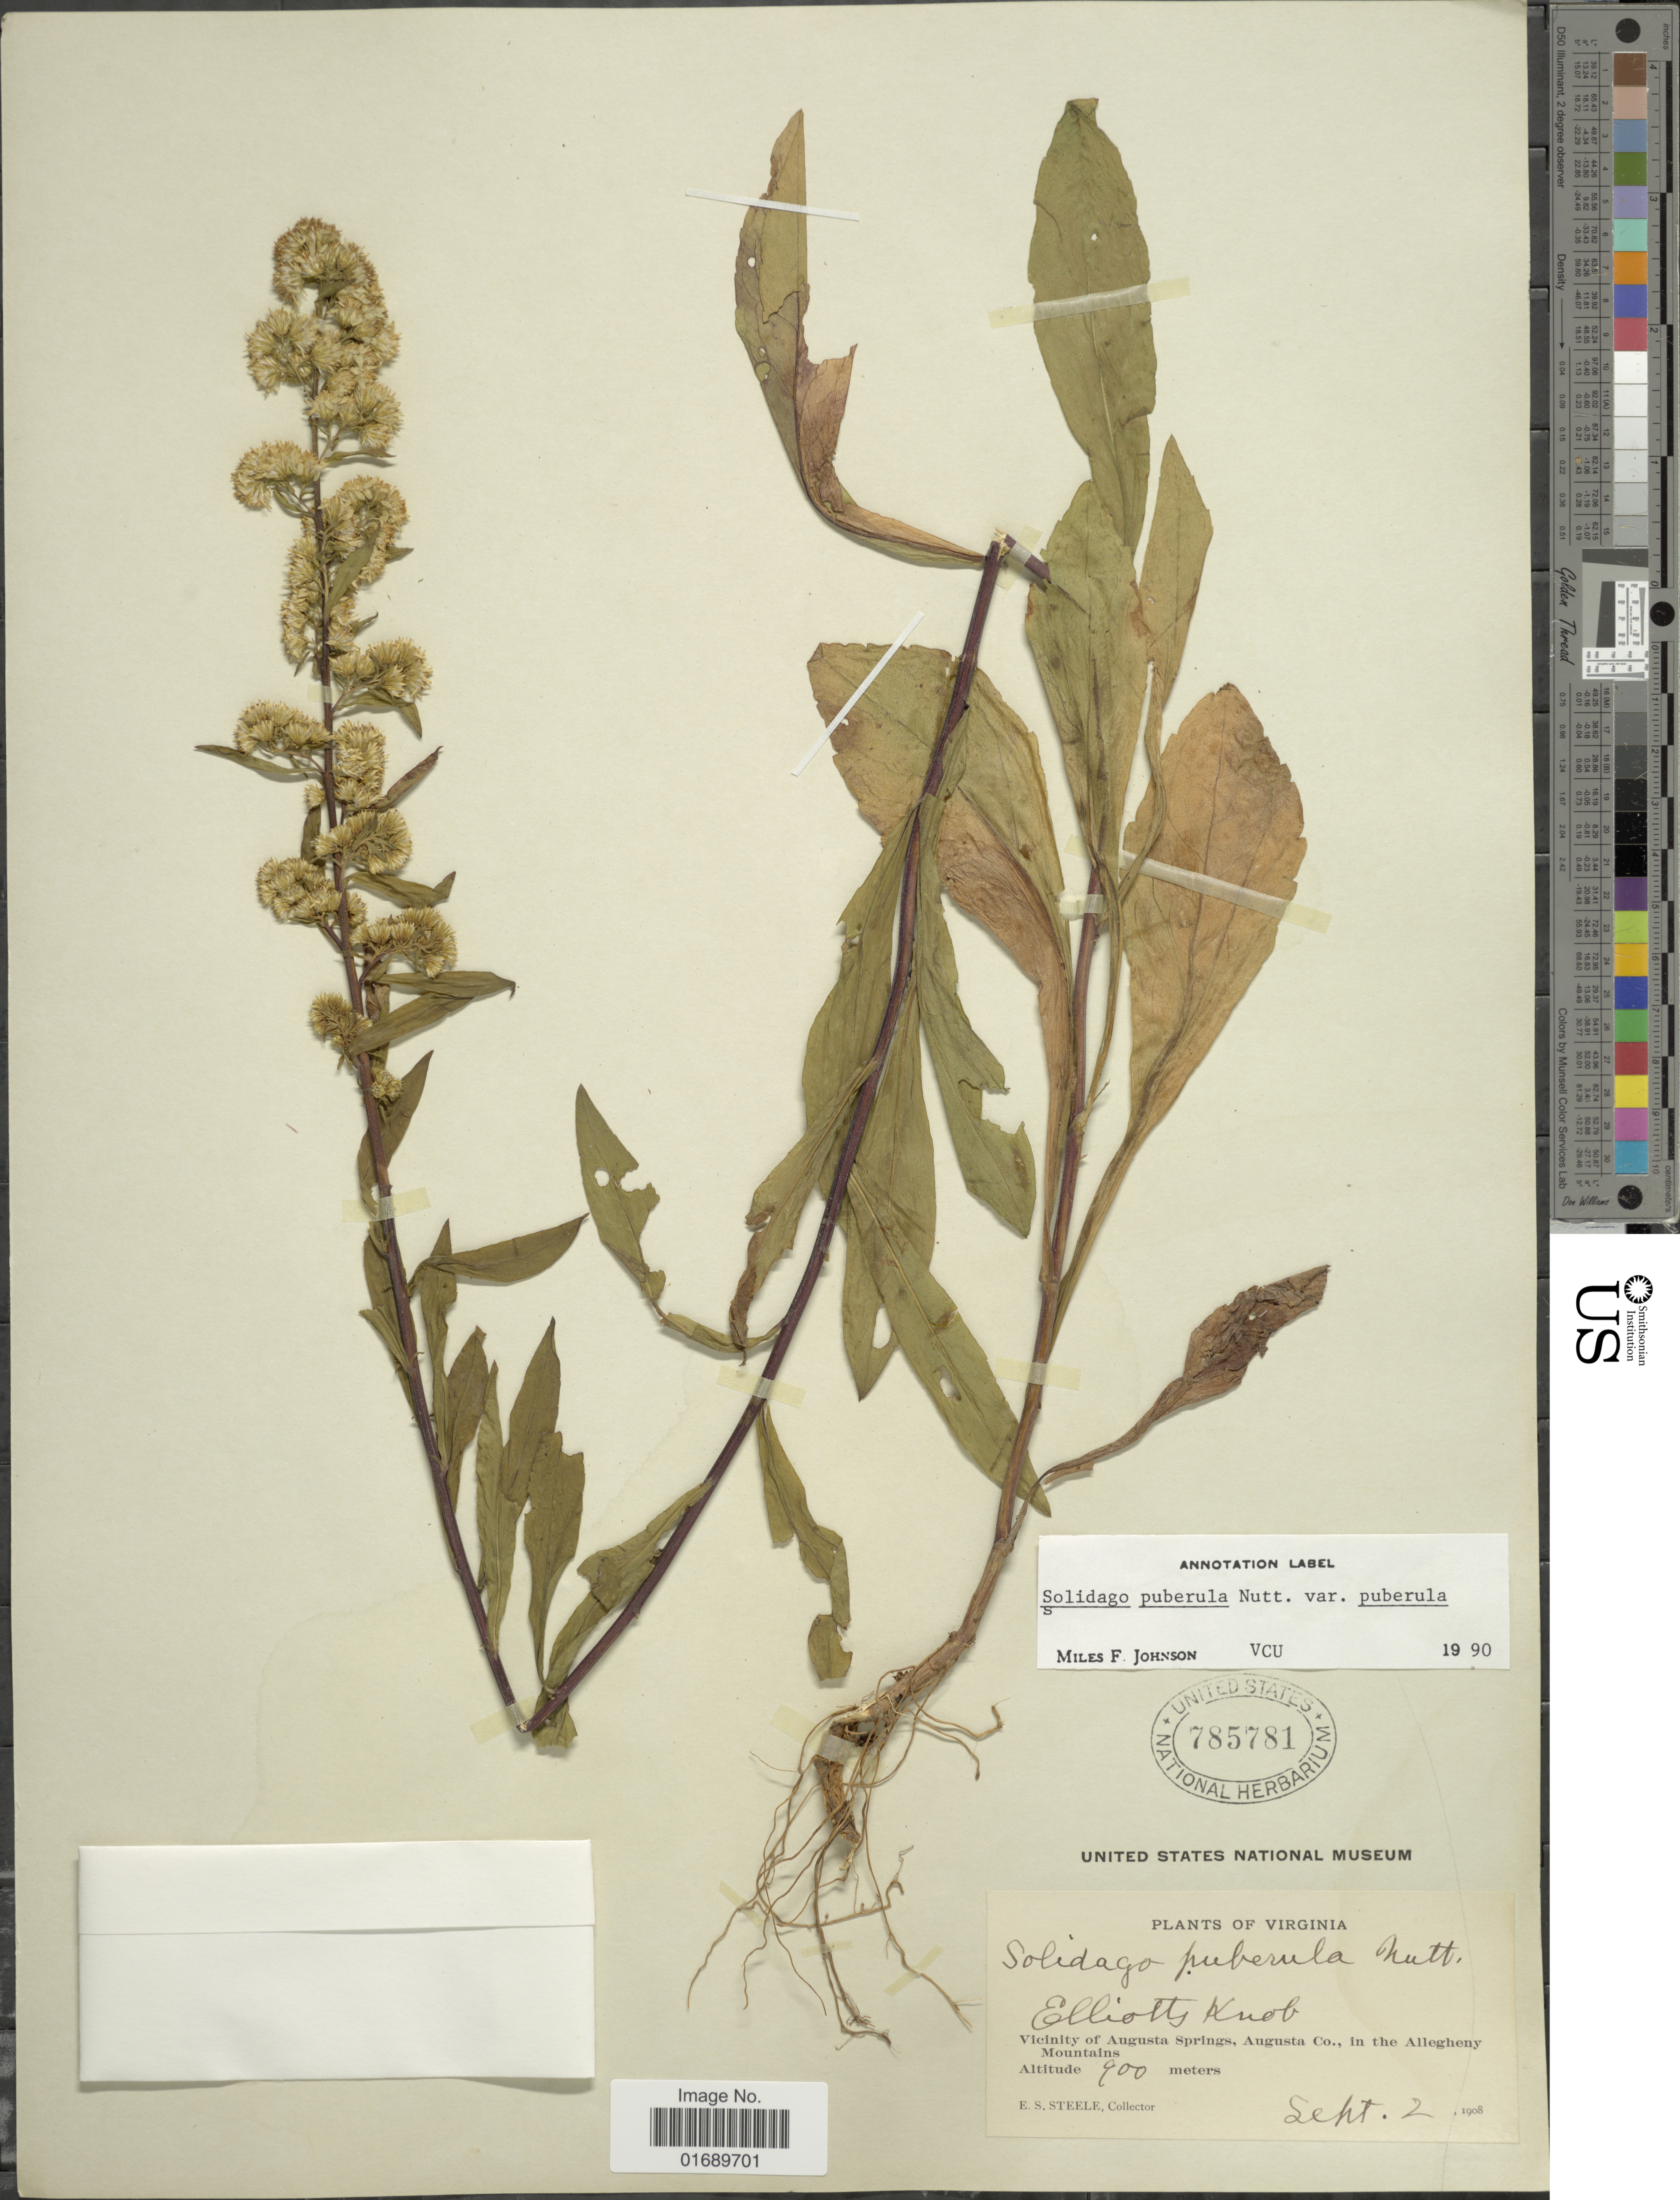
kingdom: Plantae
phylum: Tracheophyta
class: Magnoliopsida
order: Asterales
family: Asteraceae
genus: Solidago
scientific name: Solidago puberula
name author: Nutt.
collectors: E. Steele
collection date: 1908-09-02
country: United States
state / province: Virginia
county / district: Augusta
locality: Elliotts Knob, Vicinity of Augusta Springs, Augusta Co., in the Allegheny Mountains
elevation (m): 900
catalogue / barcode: US 785781